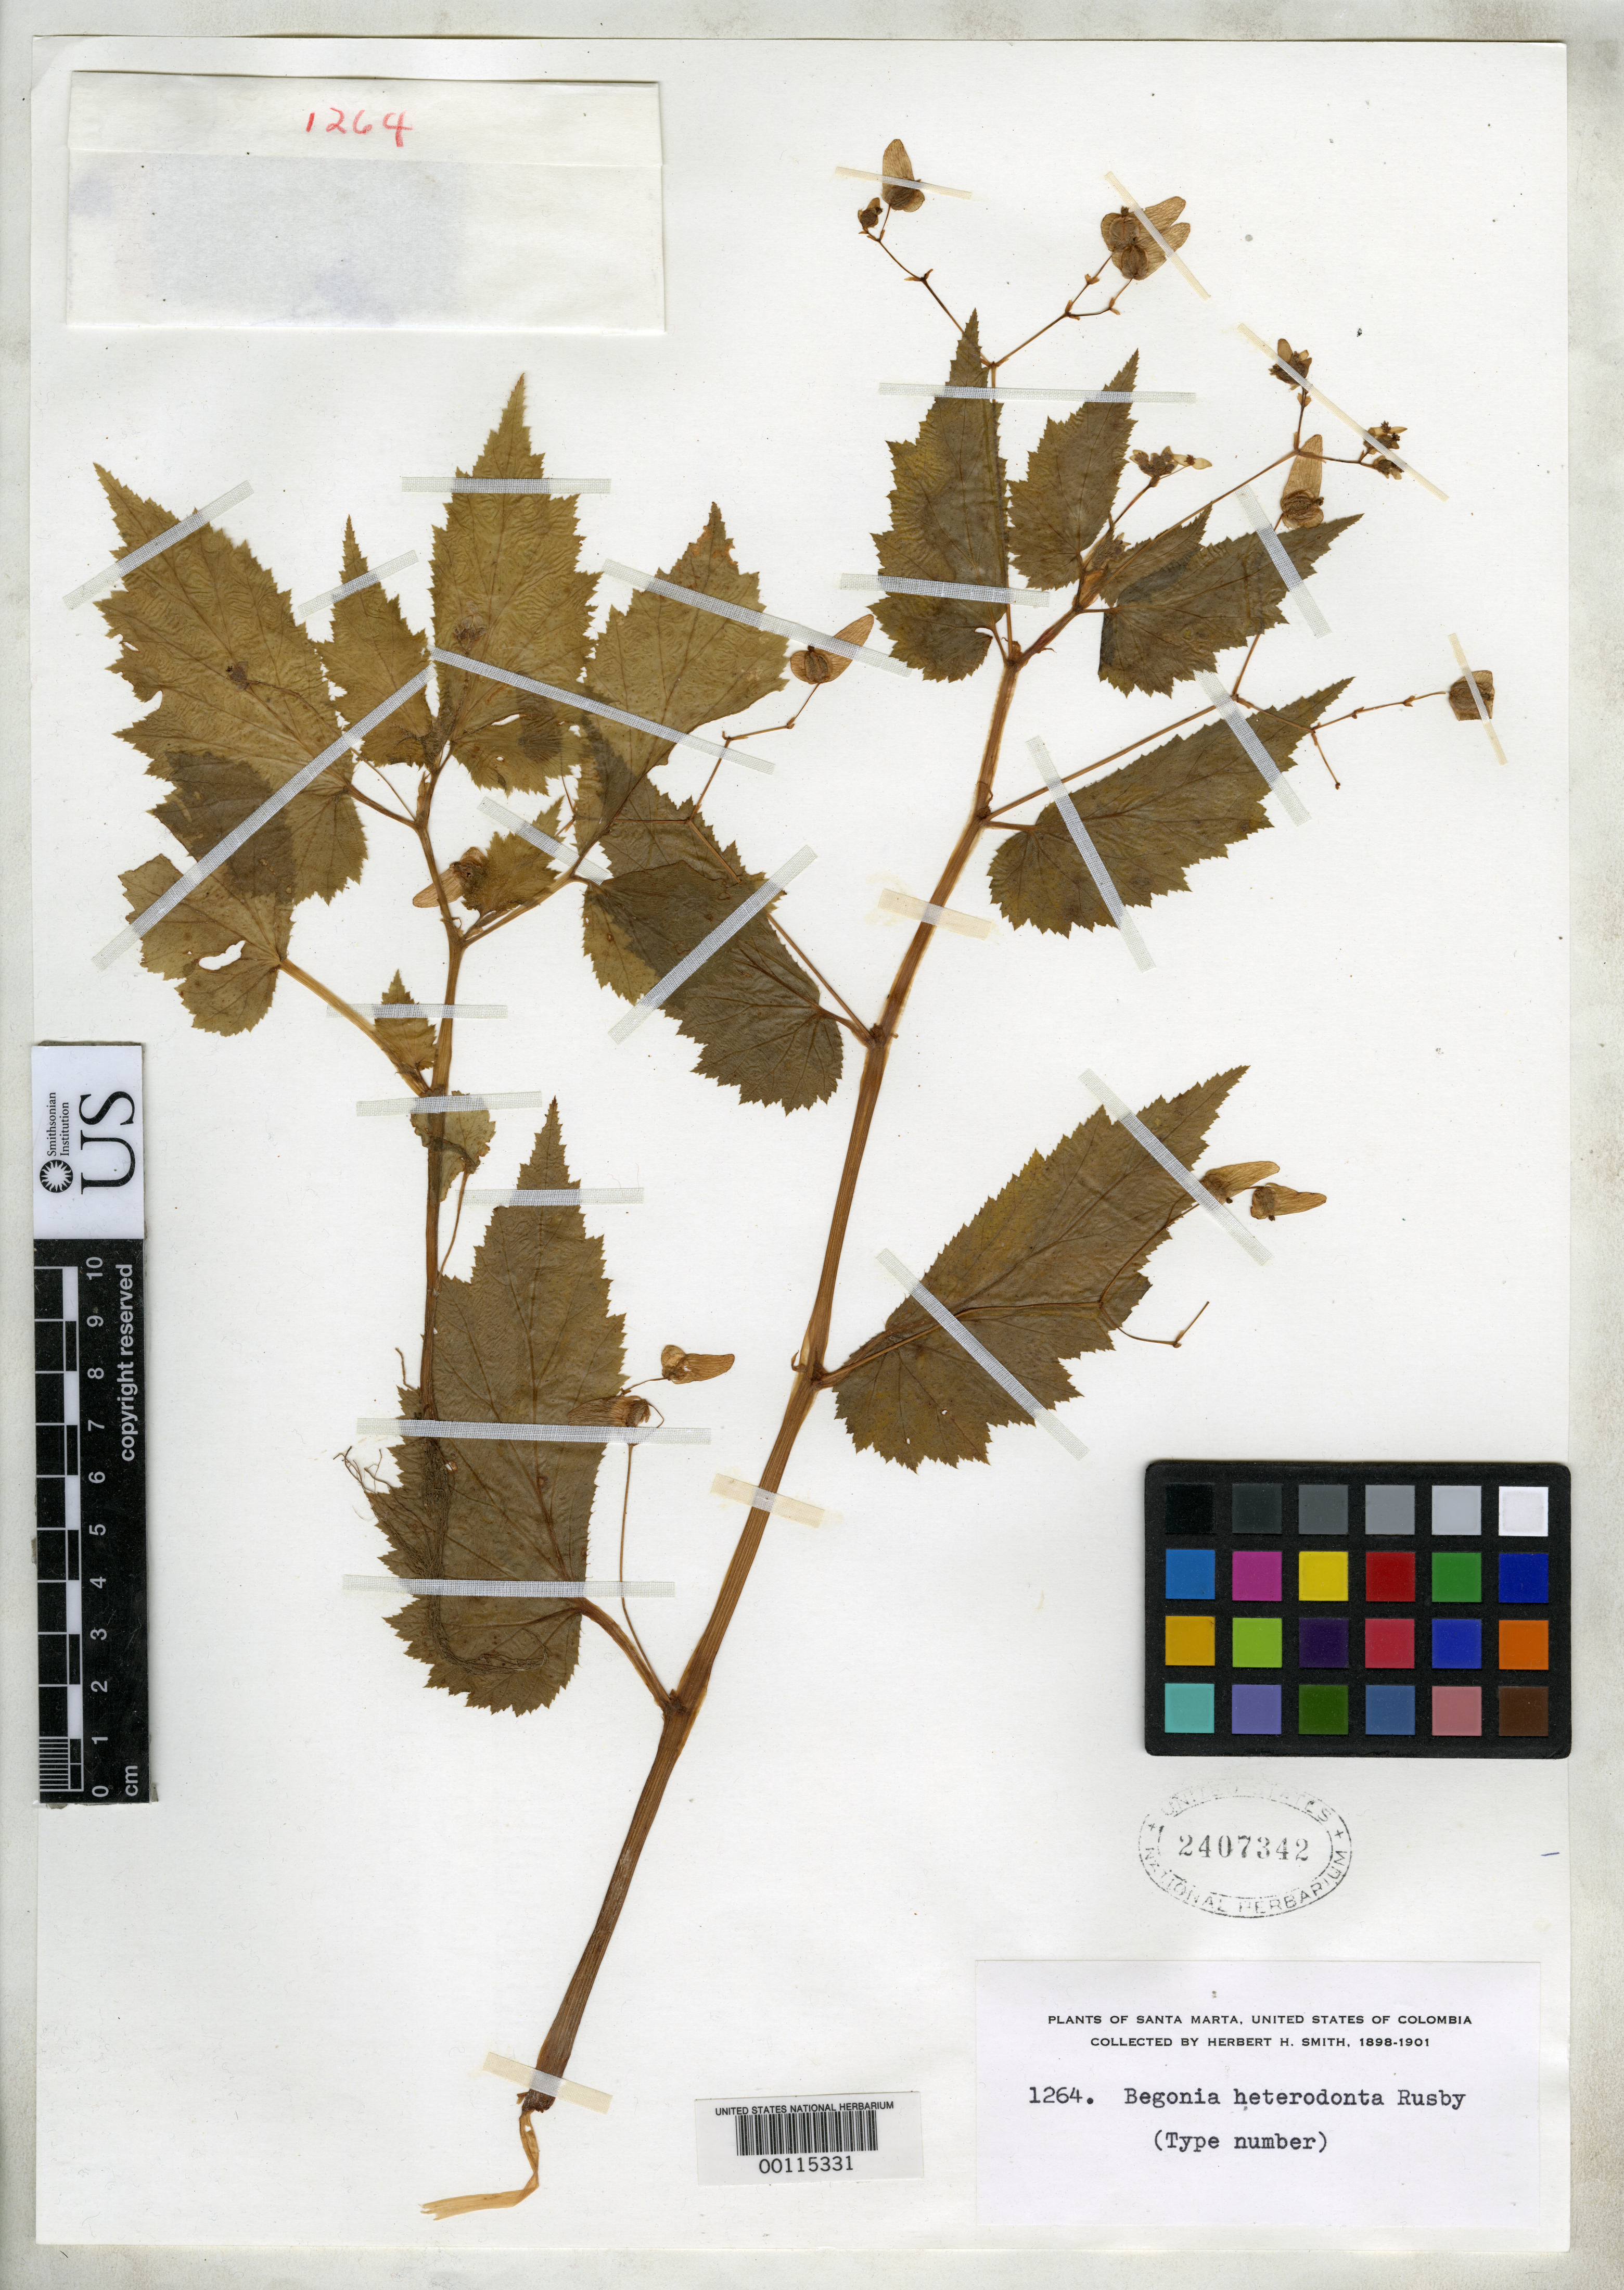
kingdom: Plantae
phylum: Tracheophyta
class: Magnoliopsida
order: Cucurbitales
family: Begoniaceae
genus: Begonia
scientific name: Begonia heterodonta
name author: Rusby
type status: Isotype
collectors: Herbert H. Smith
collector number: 1264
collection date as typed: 1898 to -- --- 1901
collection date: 1898/1901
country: Colombia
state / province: Magdalena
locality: Santa Marta.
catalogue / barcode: US 2407342